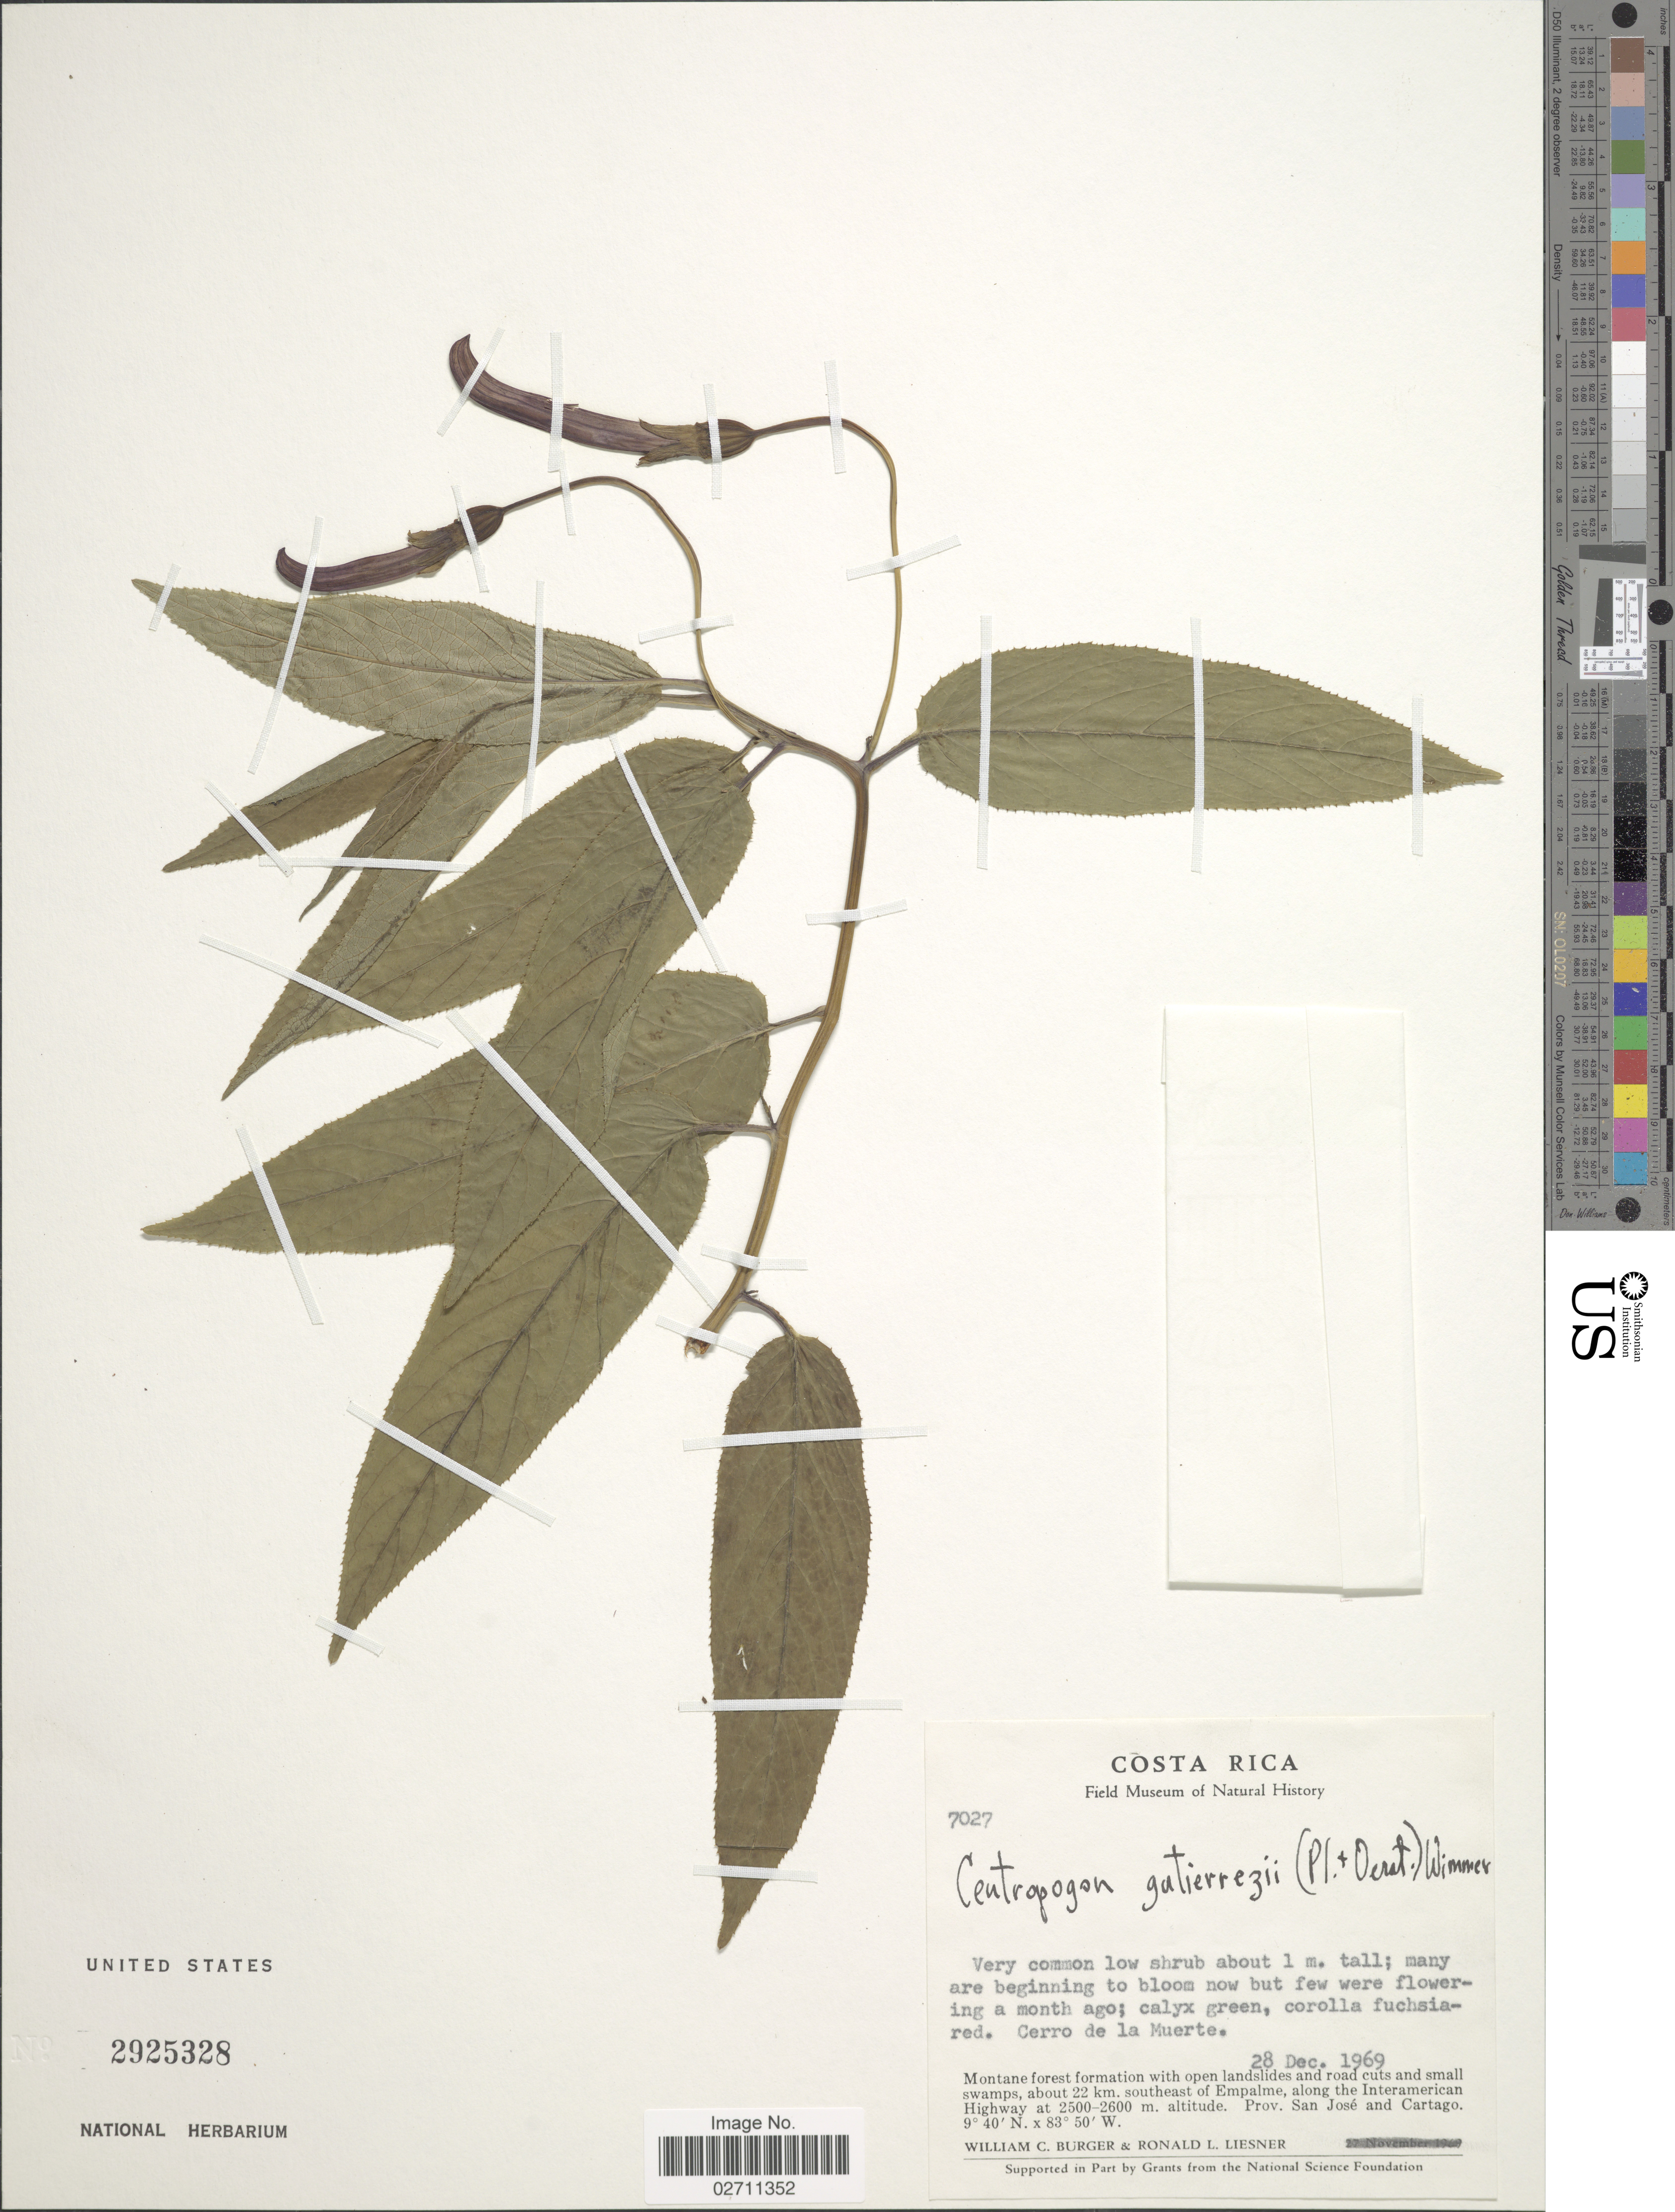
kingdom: Plantae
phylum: Tracheophyta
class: Magnoliopsida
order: Asterales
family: Campanulaceae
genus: Centropogon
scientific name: Centropogon gutierrezii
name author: (Planch. & Oerst.) E. Wimm.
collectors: W. Burger & R. L. Liesner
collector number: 7027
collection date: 1969-12-28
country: Costa Rica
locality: Cerro de la Muerte, Montan forest formation with open landslides and road cuts and small swamps, about 22 km. southeast of Empalme, along the Interamerican Highway, Prov. San Jose and Cartago.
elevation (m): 2500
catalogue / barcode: US 2925328